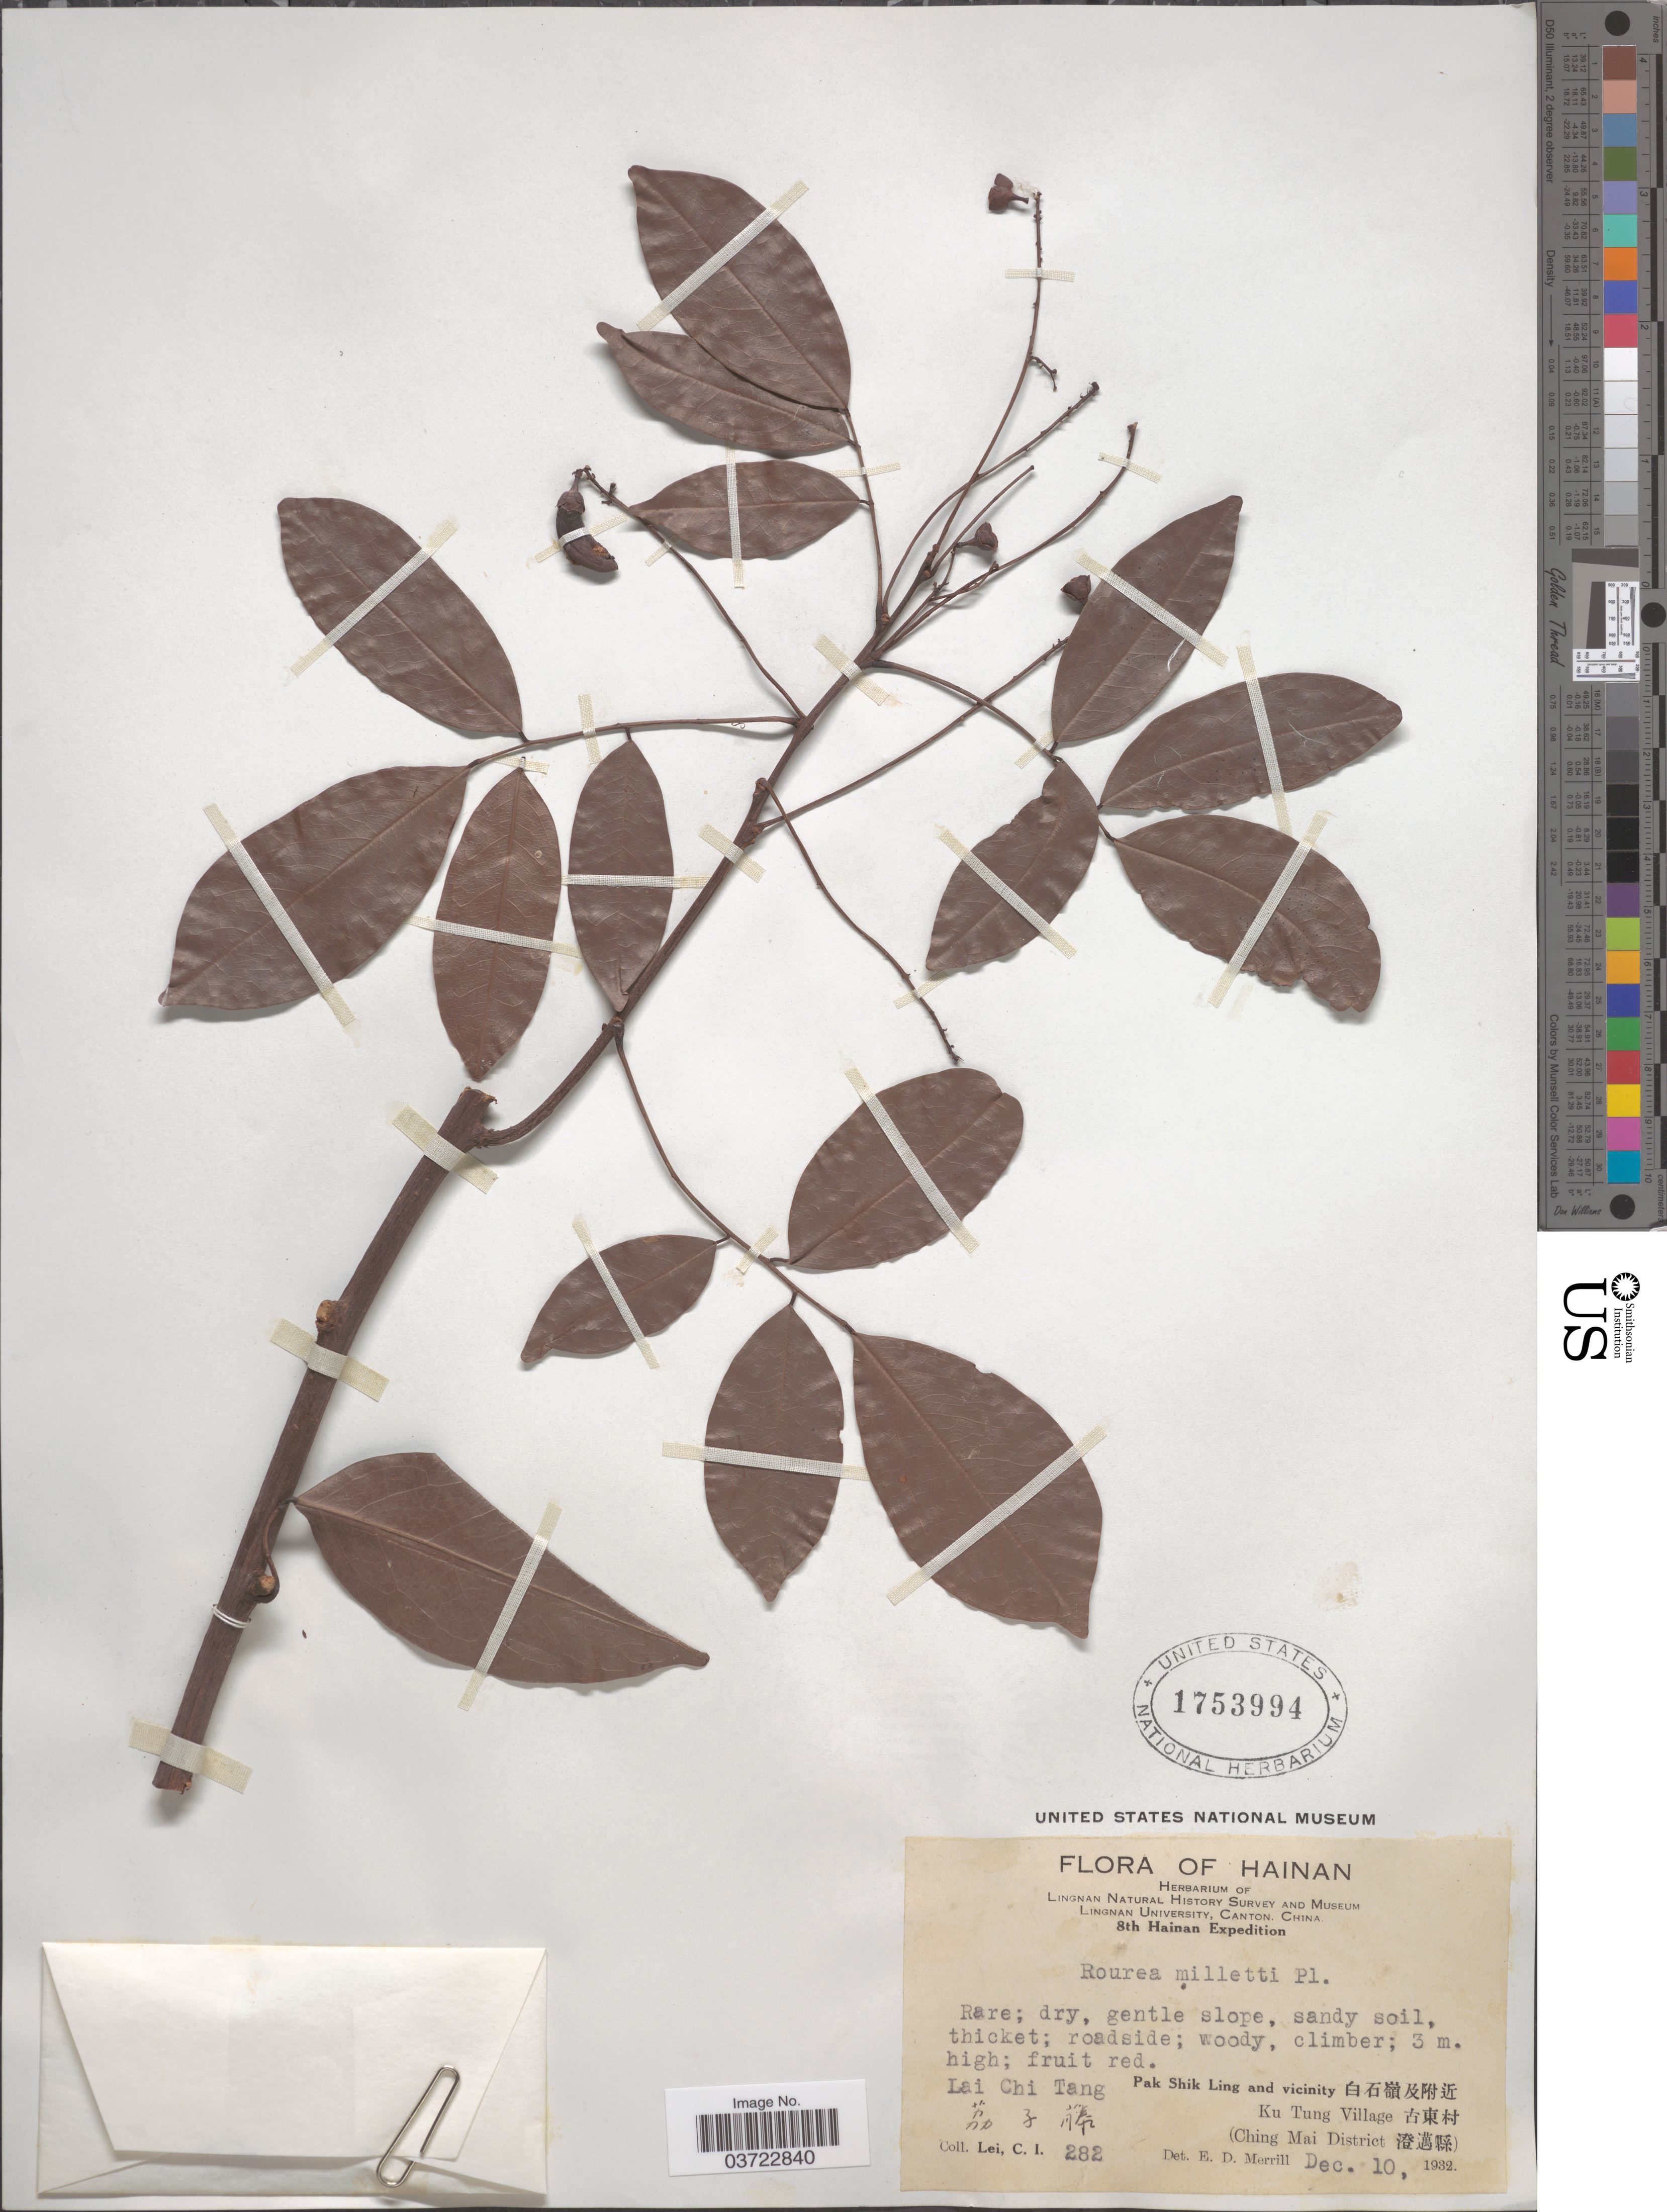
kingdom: Plantae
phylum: Tracheophyta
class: Magnoliopsida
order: Oxalidales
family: Connaraceae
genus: Rourea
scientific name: Rourea millettii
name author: Planch.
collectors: C. I. Lei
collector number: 282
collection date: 1932-12-10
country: China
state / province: Hainan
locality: Lai Chi Tang X. Pak Shik Ling and vicinity X. Ku Tung Village X. (Ching Mai District X).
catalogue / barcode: US 1753994